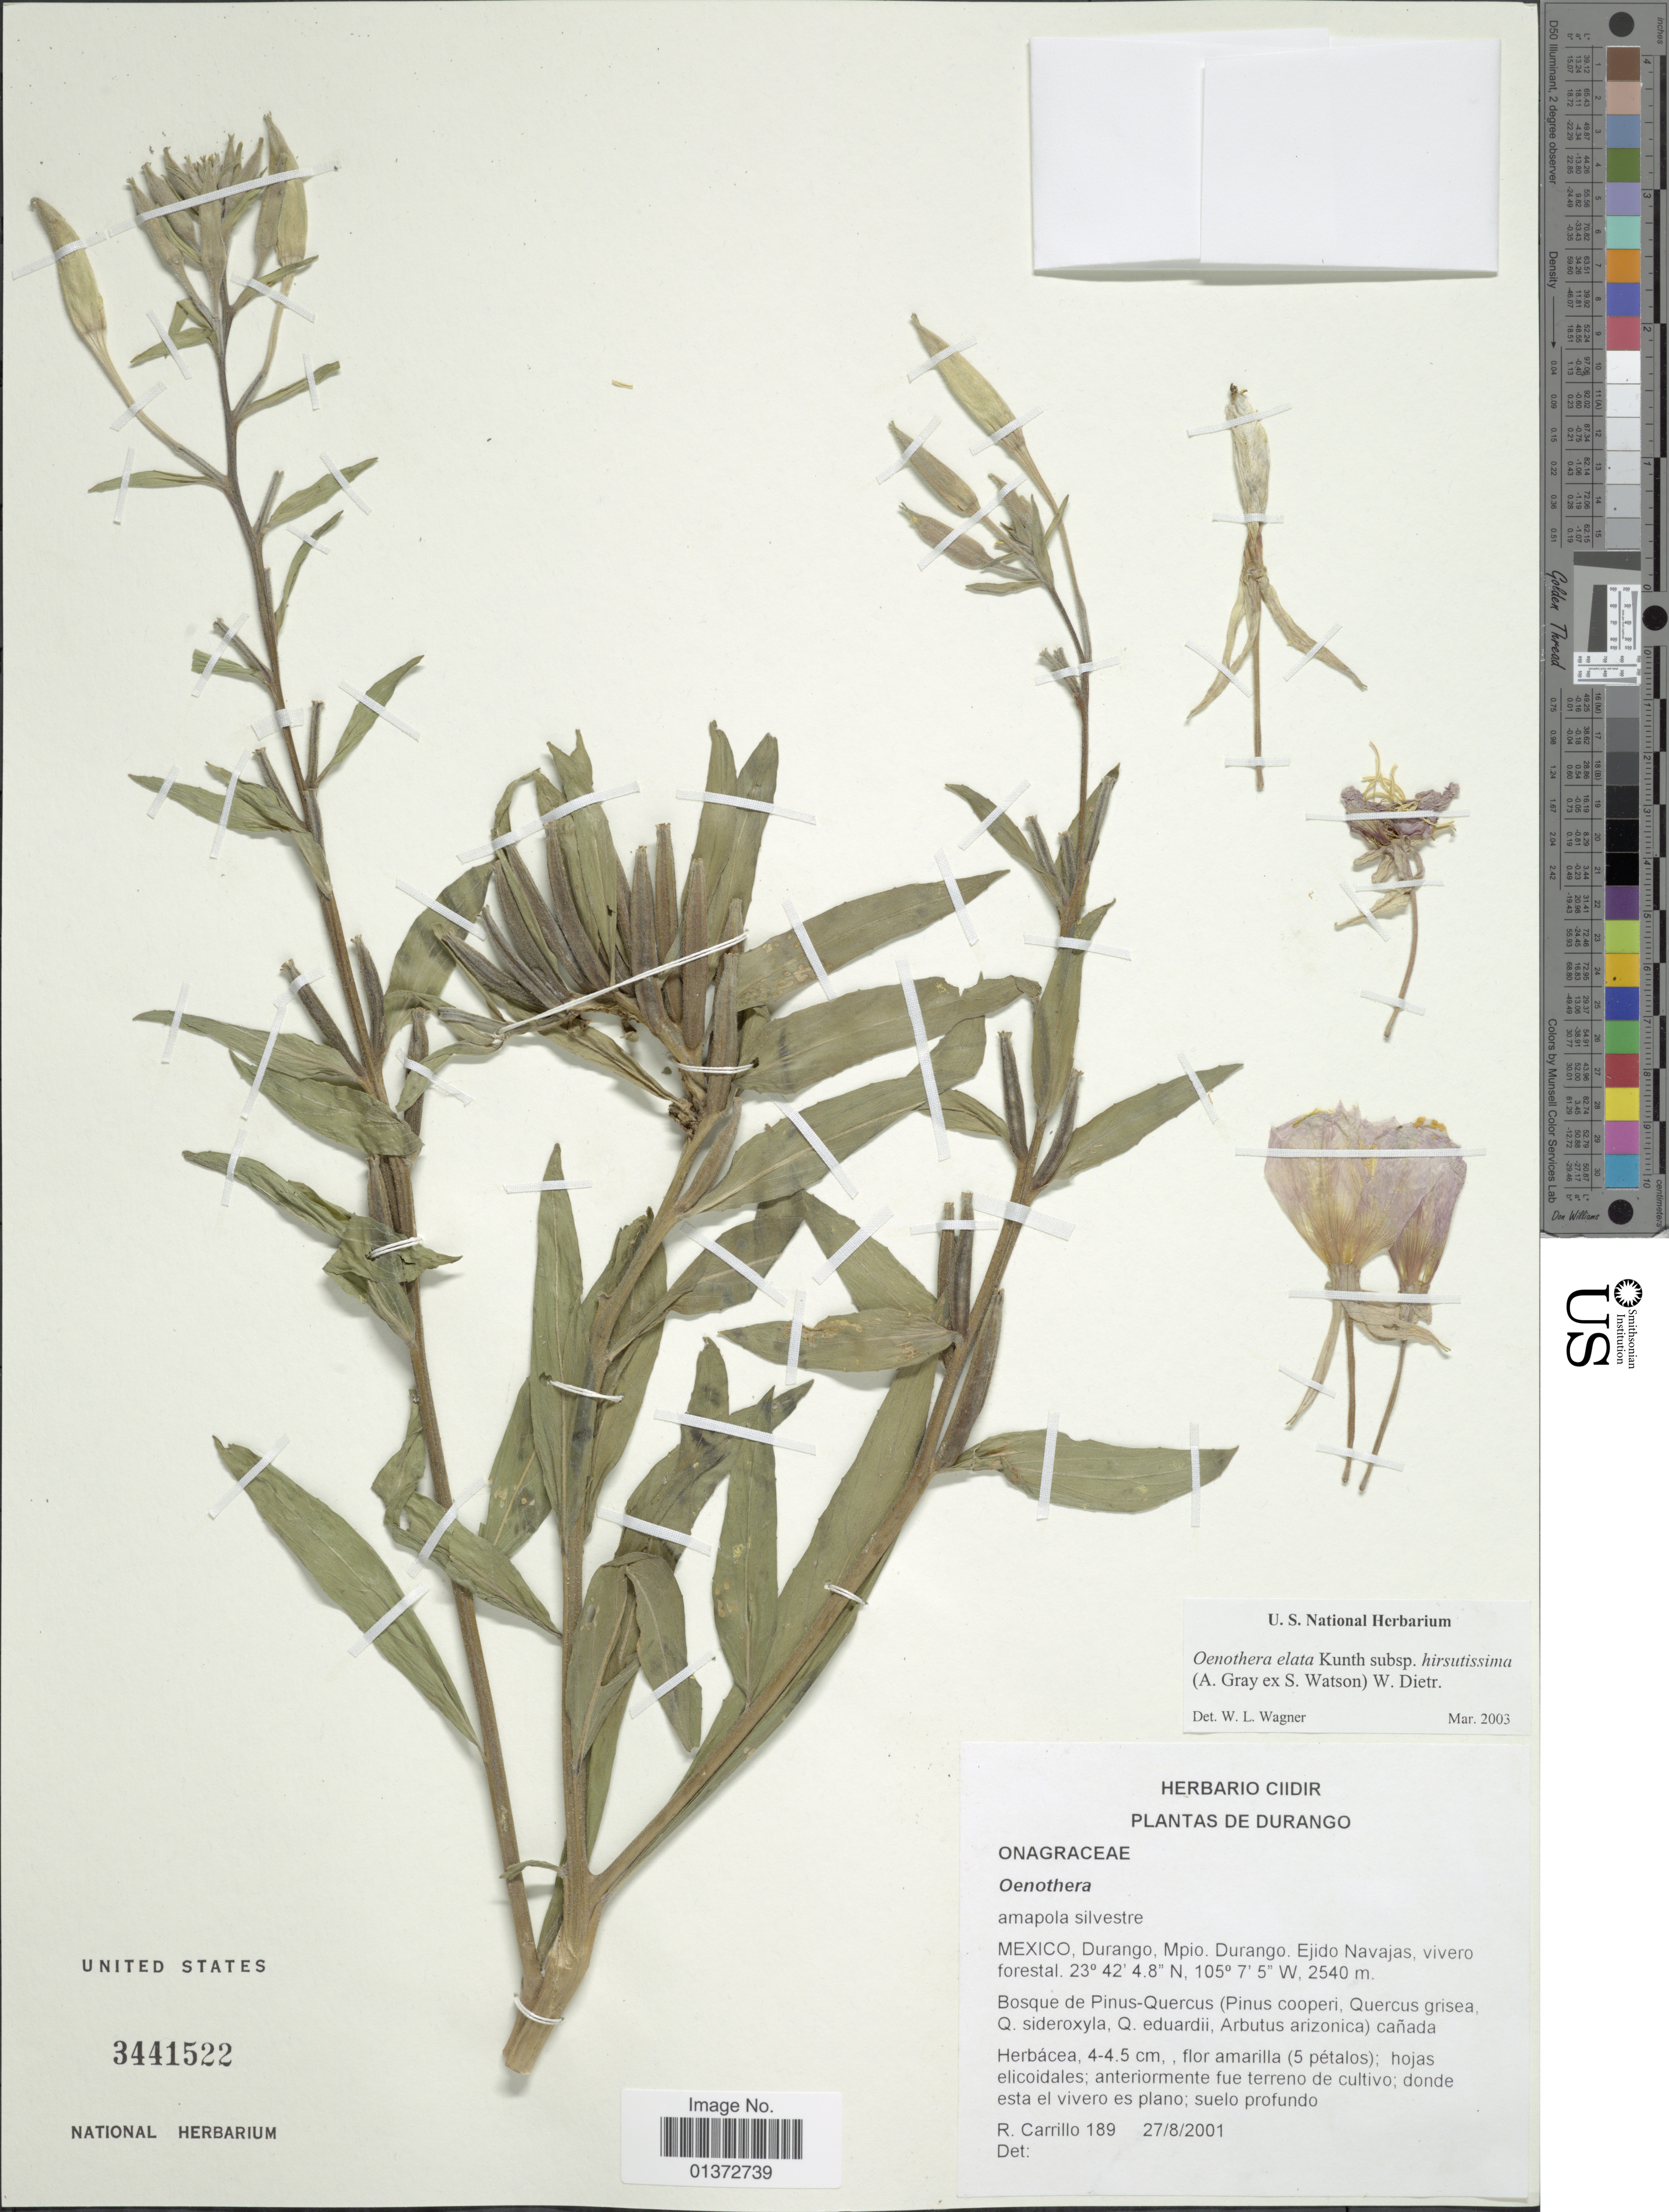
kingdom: Plantae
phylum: Tracheophyta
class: Magnoliopsida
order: Myrtales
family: Onagraceae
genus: Oenothera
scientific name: Oenothera elata subsp. hirsutissima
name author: (A. Gray ex S. Watson) W. Dietr.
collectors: R. Carrillo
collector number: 189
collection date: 2001-08-27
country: Mexico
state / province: Durango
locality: Ejido Navajas, vivero forestal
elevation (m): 2540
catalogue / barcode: US 3441522